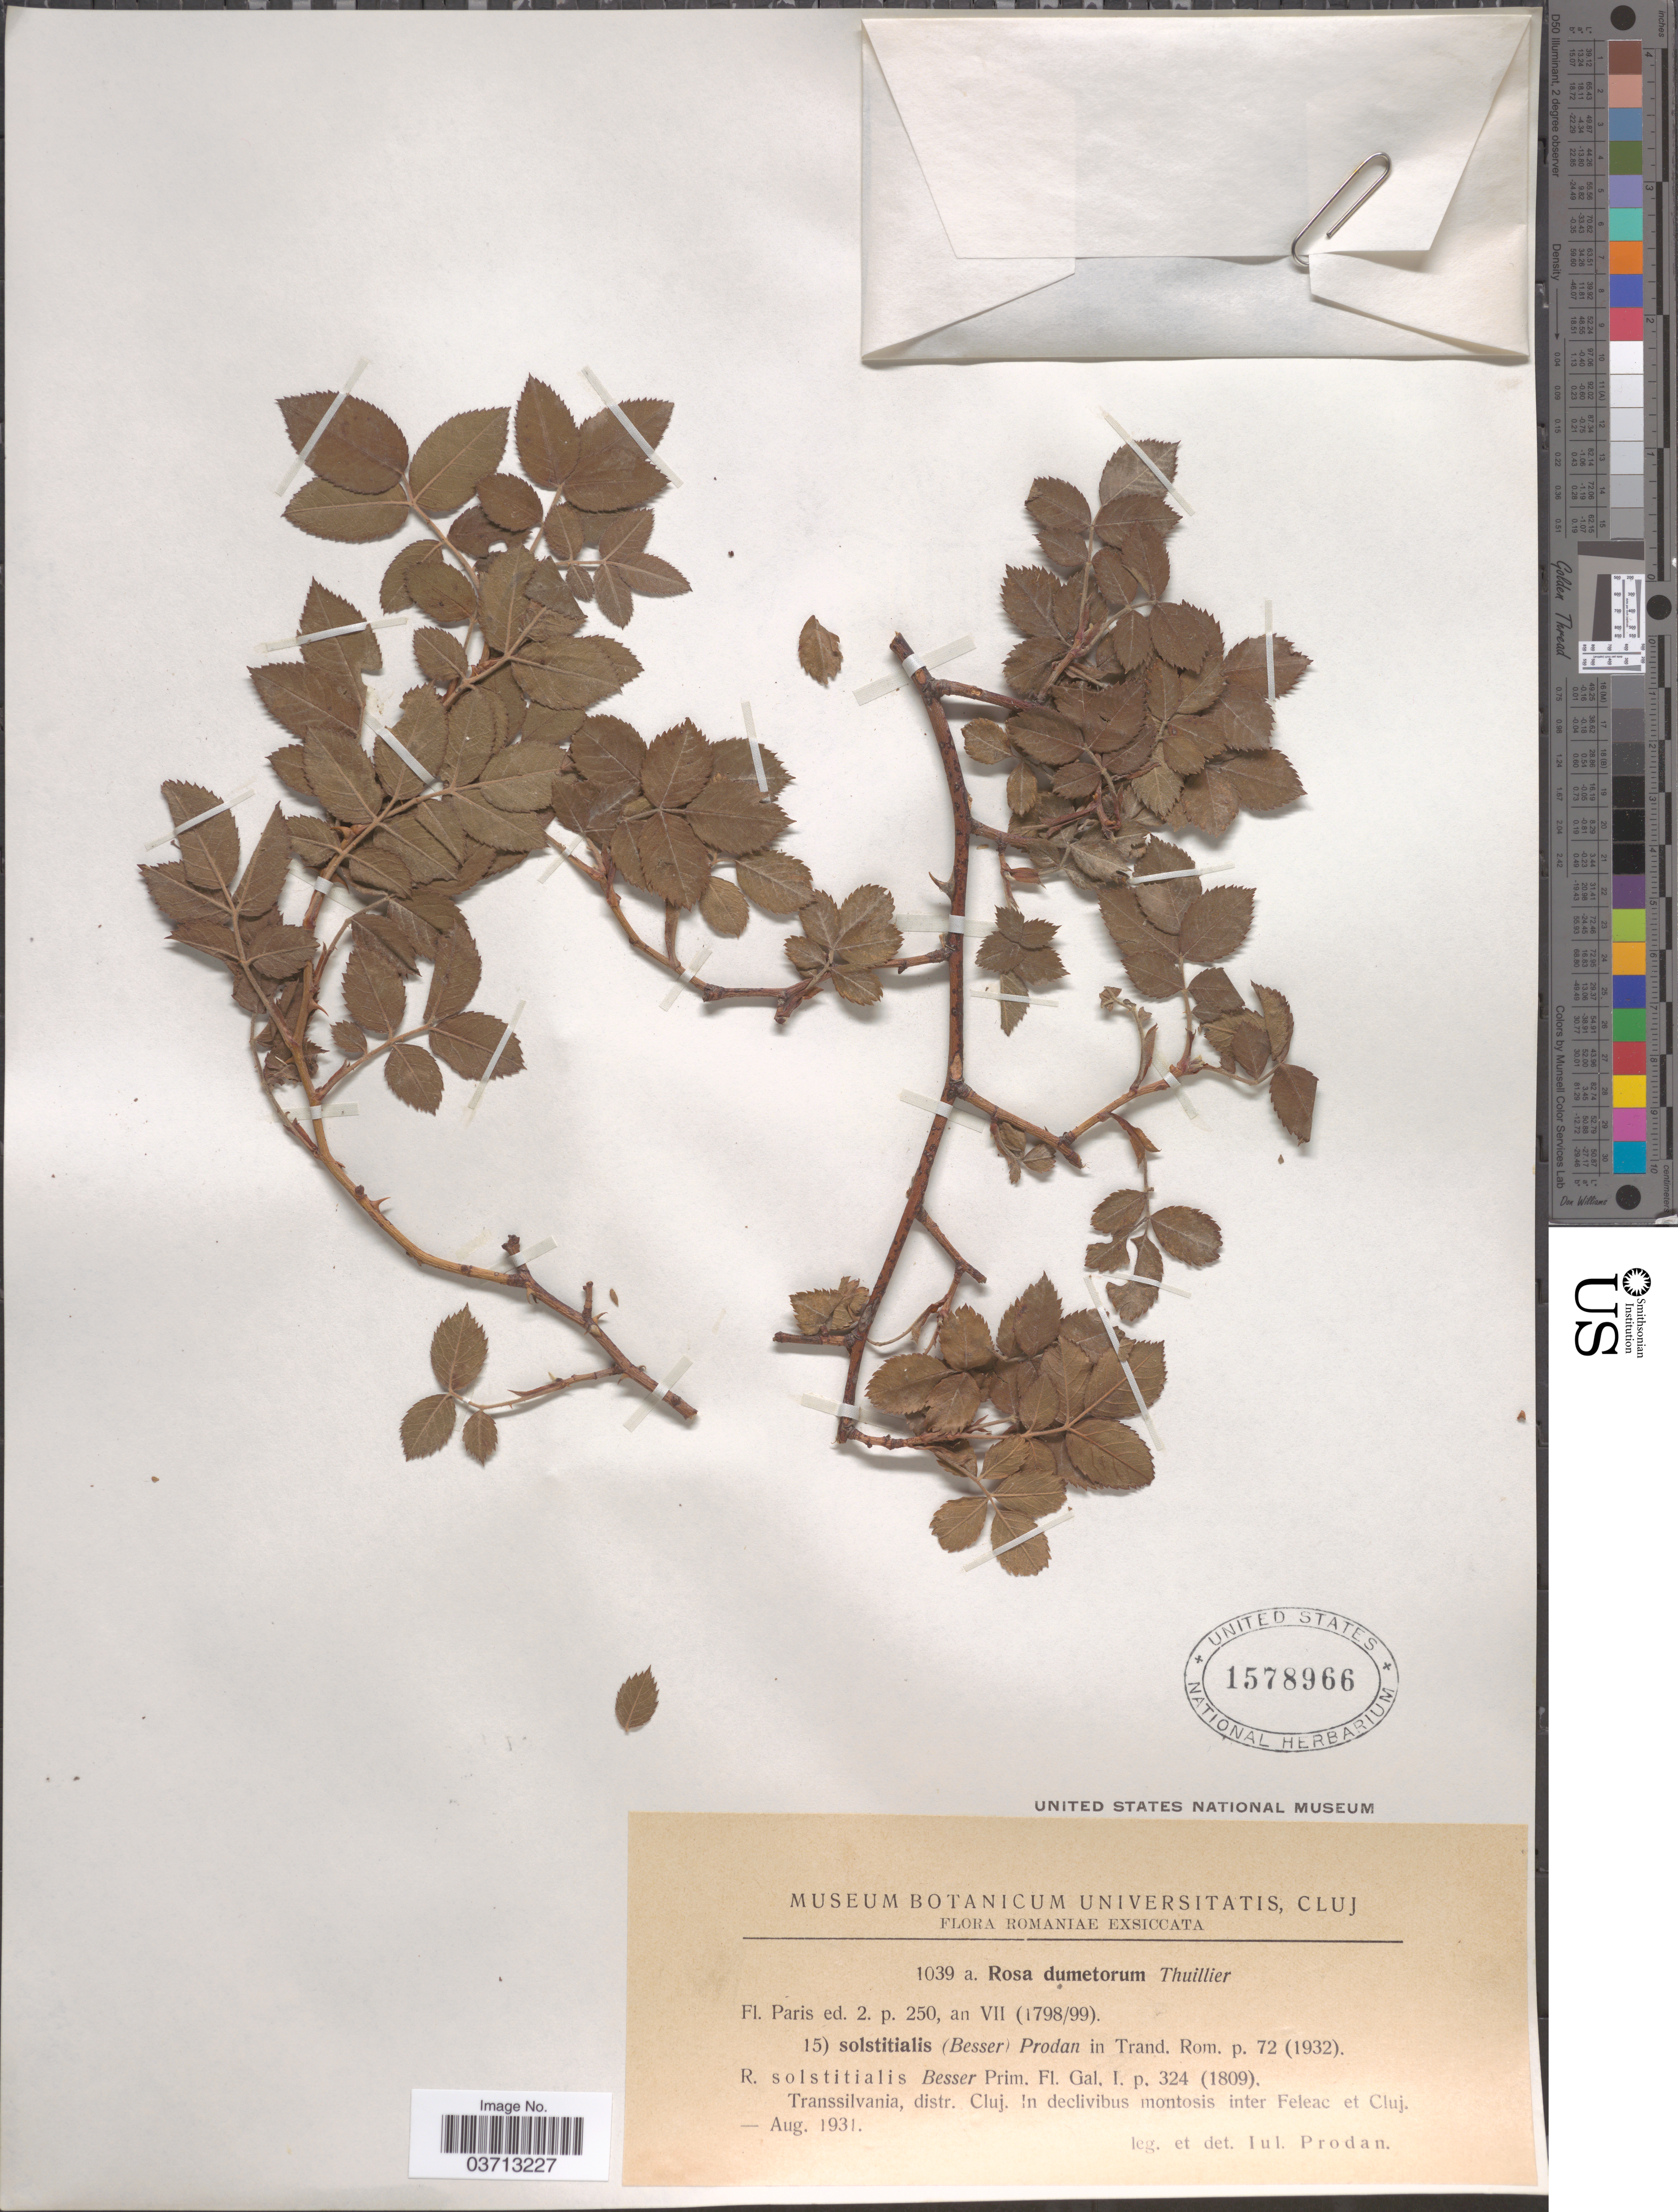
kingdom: Plantae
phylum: Tracheophyta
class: Magnoliopsida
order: Rosales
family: Rosaceae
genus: Rosa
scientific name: Rosa dumetorum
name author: Lange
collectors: J. Prodan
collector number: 1039 a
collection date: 1931-08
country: Romania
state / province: Cluj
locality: Transsilvania, distr. Cluj. In declivibus montosis inter pagos Feleac et Cluj.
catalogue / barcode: US 1578966